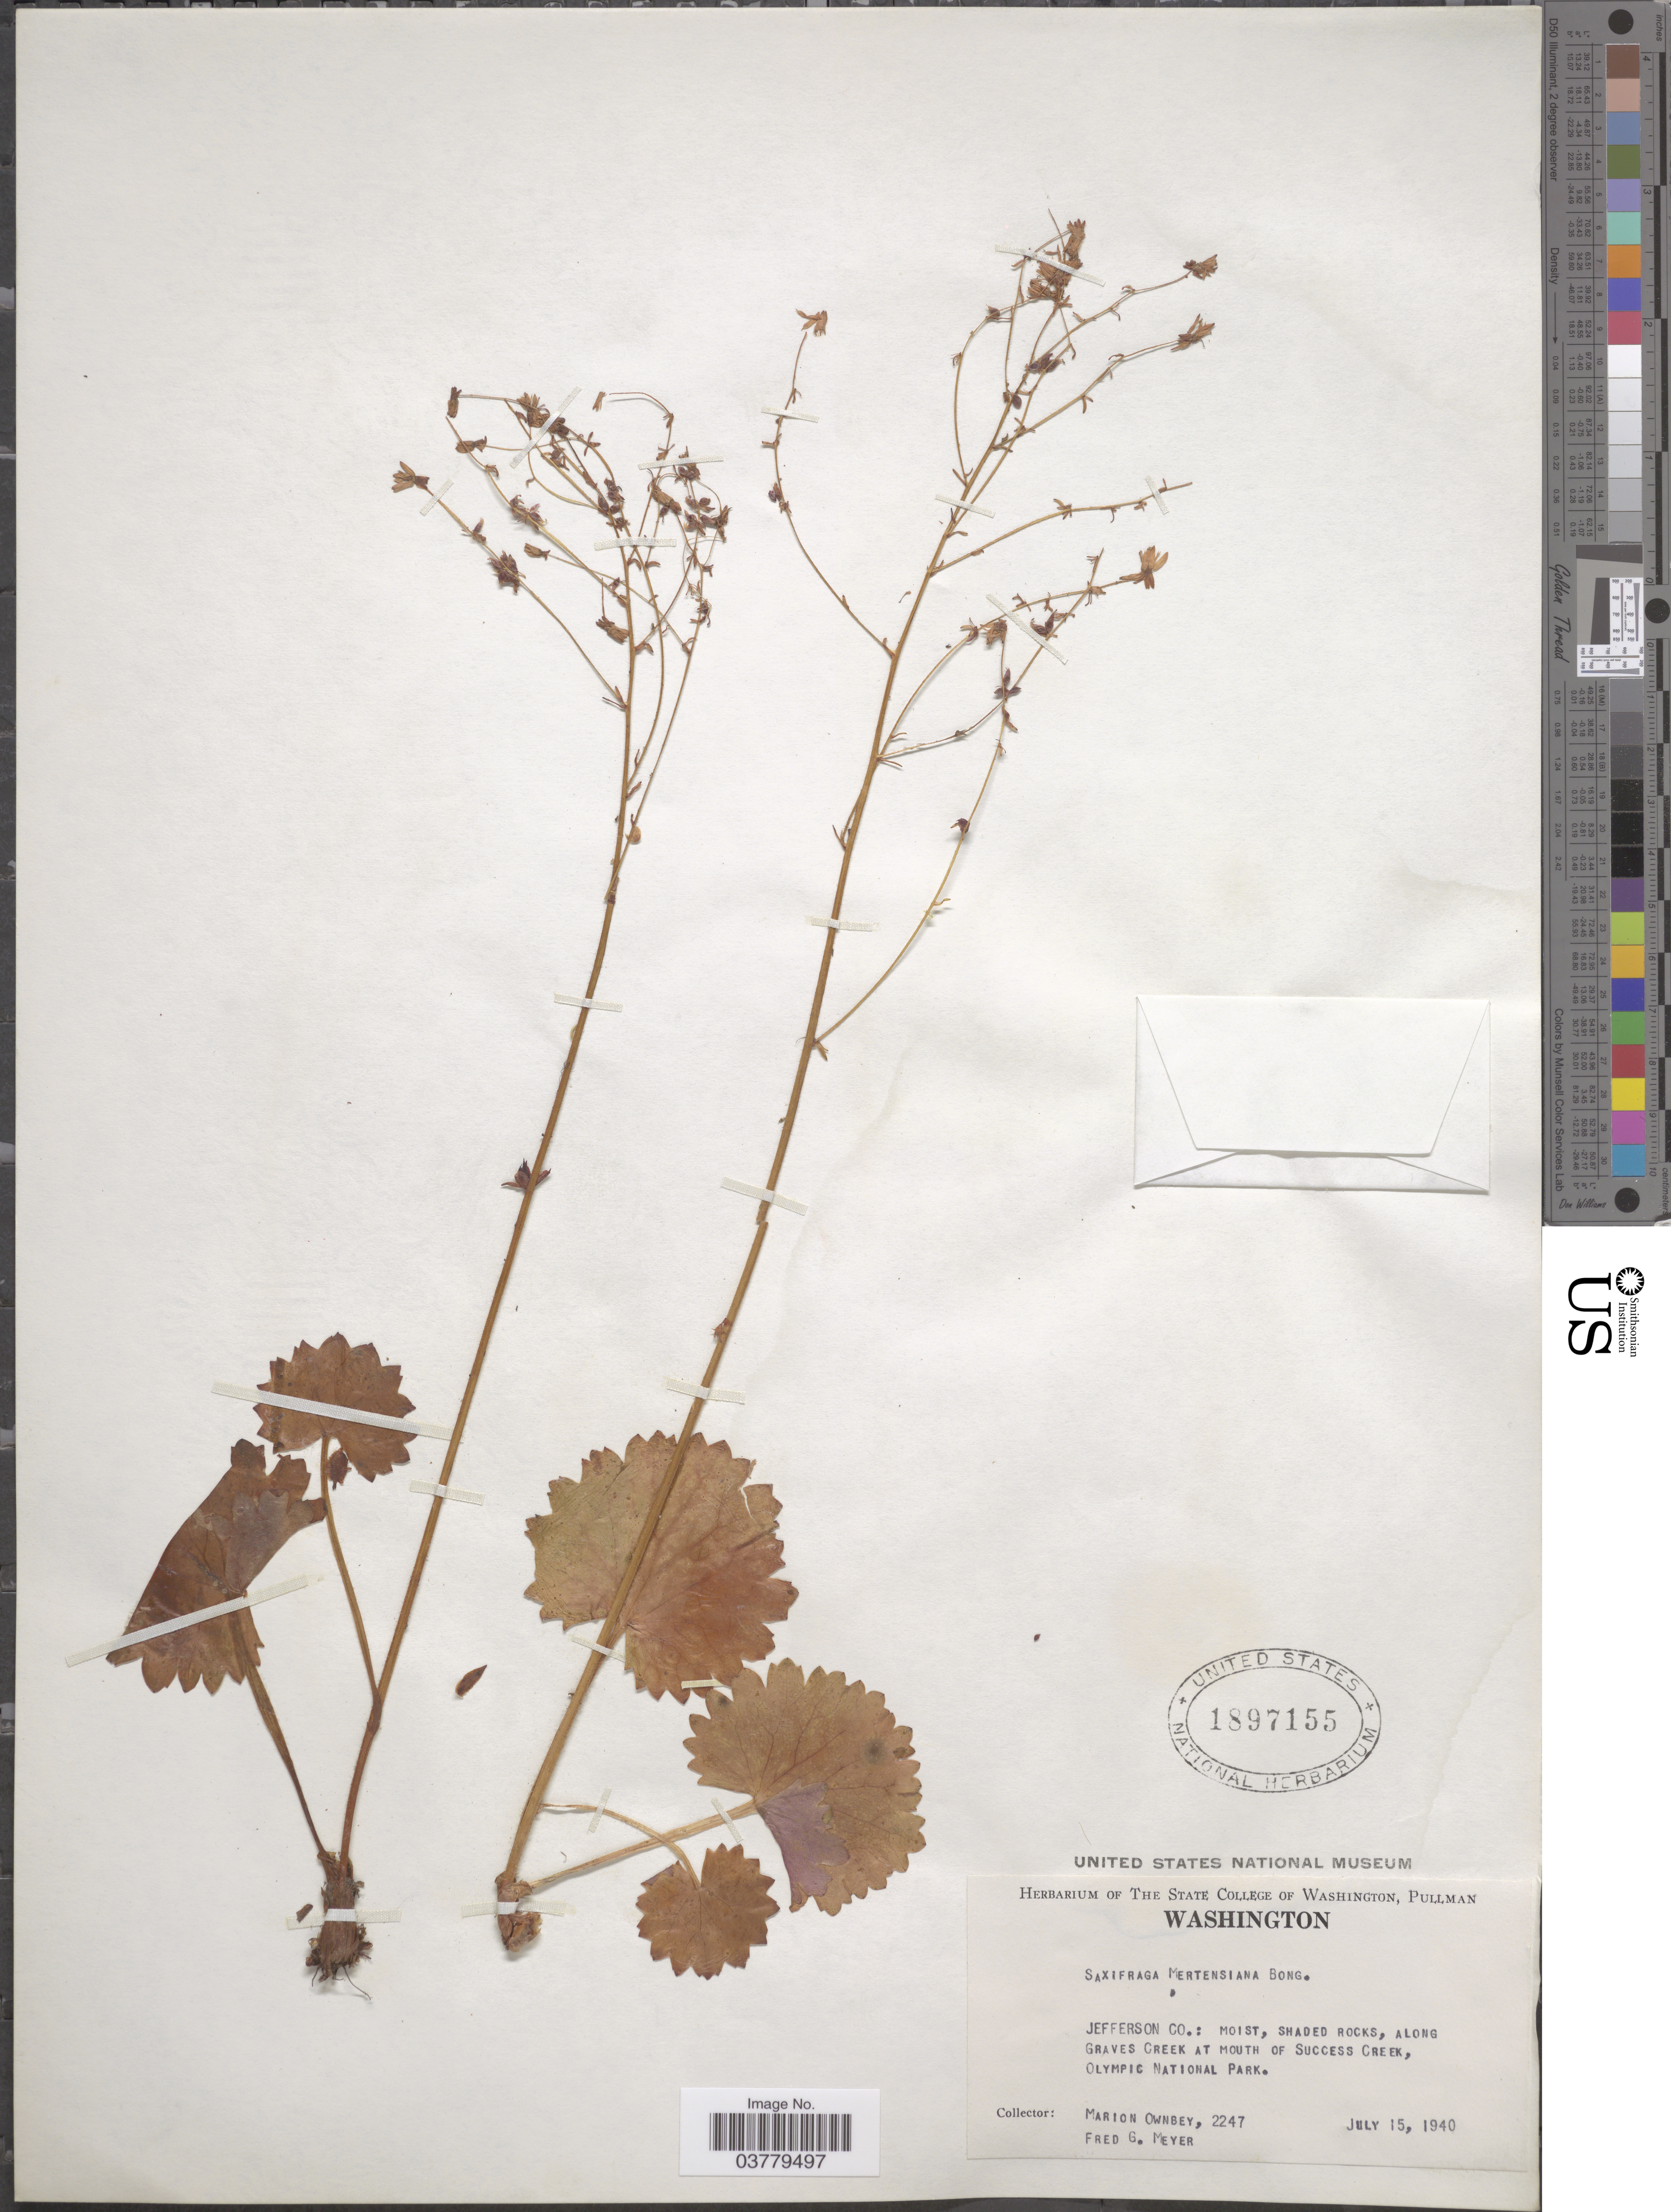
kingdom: Plantae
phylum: Tracheophyta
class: Magnoliopsida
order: Saxifragales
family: Saxifragaceae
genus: Saxifraga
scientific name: Saxifraga mertensiana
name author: Bong.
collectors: M. Ownbey & F. G. Meyer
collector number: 2247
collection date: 1940-07-15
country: United States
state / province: Washington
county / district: Jefferson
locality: Jefferson Co.: Along Graves Creek at mouth of Success Creek, Olympic National Park.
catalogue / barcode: US 1897155